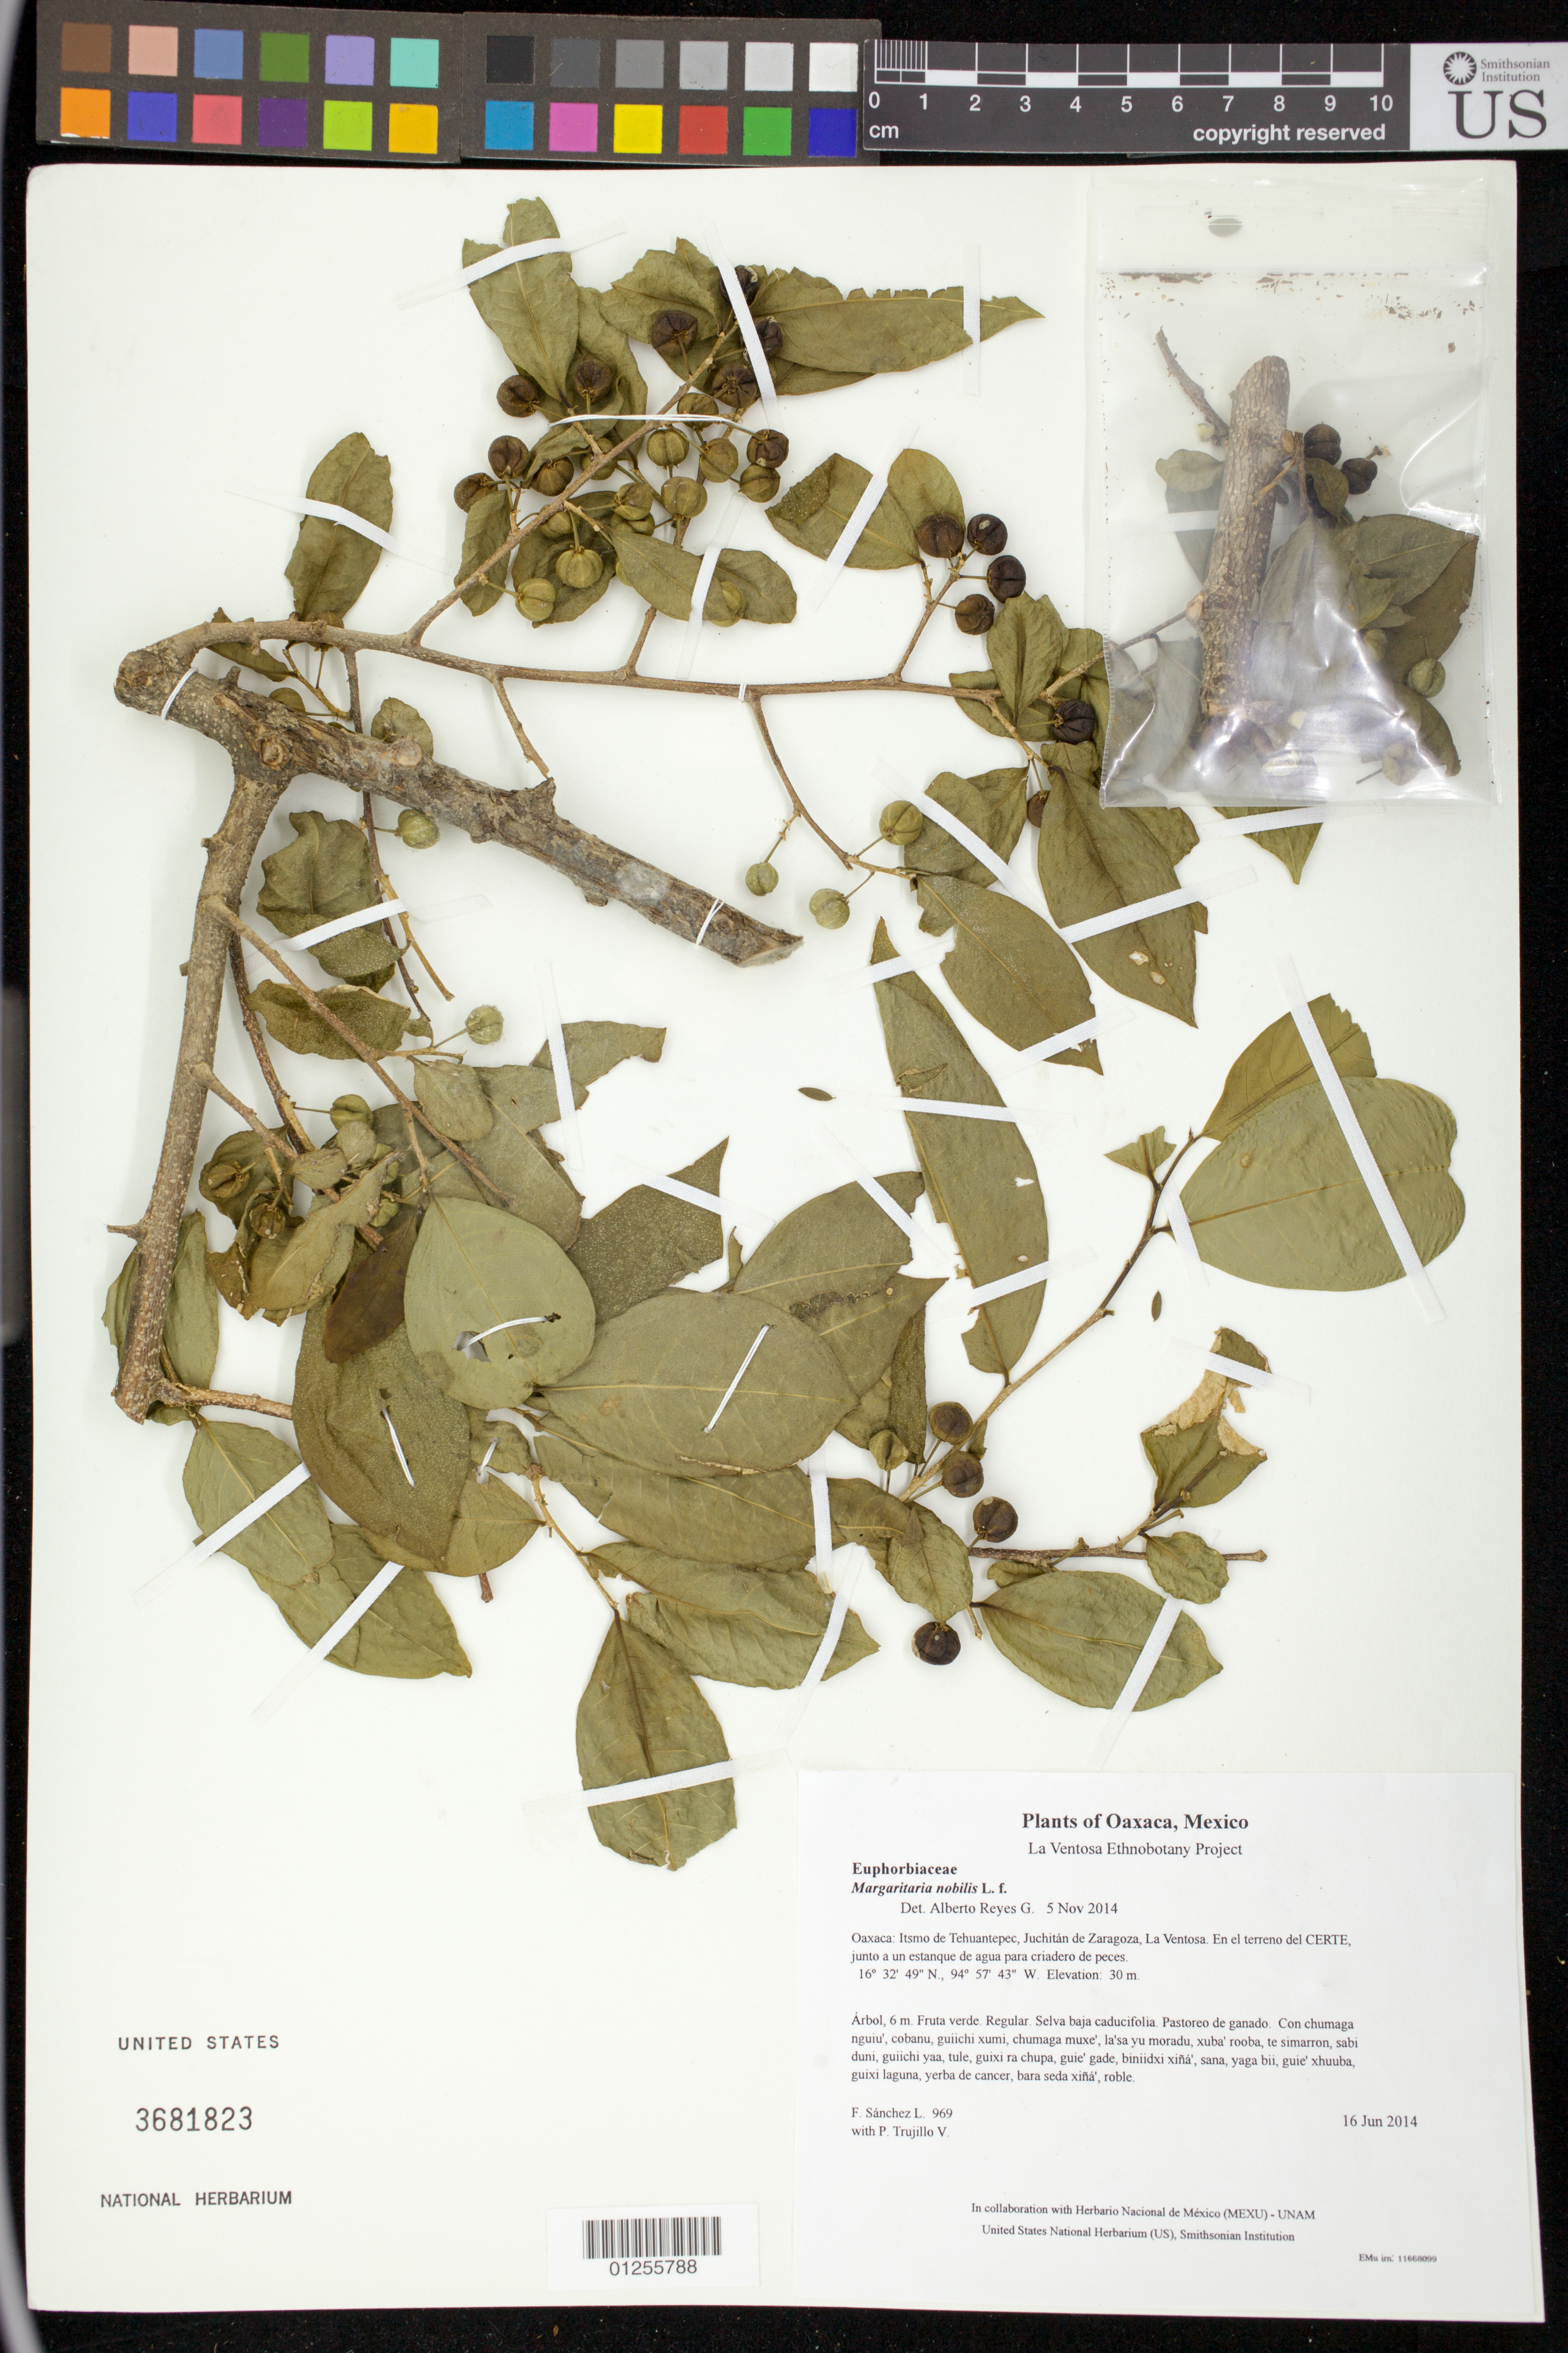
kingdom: Plantae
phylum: Tracheophyta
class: Magnoliopsida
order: Malpighiales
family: Phyllanthaceae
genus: Margaritaria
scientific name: Margaritaria nobilis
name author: L. f.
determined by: Reyes García, A.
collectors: F. Sánchez L. & P. Trujillo V.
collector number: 969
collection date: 2014-06-16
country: Mexico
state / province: Oaxaca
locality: Itsmo de Tehuantepec, Juchitán de Zaragoza, La Ventosa. En el terreno del CERTE, junto a un estanque de agua para criadero de peces.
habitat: Selva baja caducifolia. Pastoreo de ganado.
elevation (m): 30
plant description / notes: JEBOT, MEXU, SERO, US; Yaga. 6 m. Cuaananaxhi naga'. Nuu.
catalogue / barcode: US 3681823